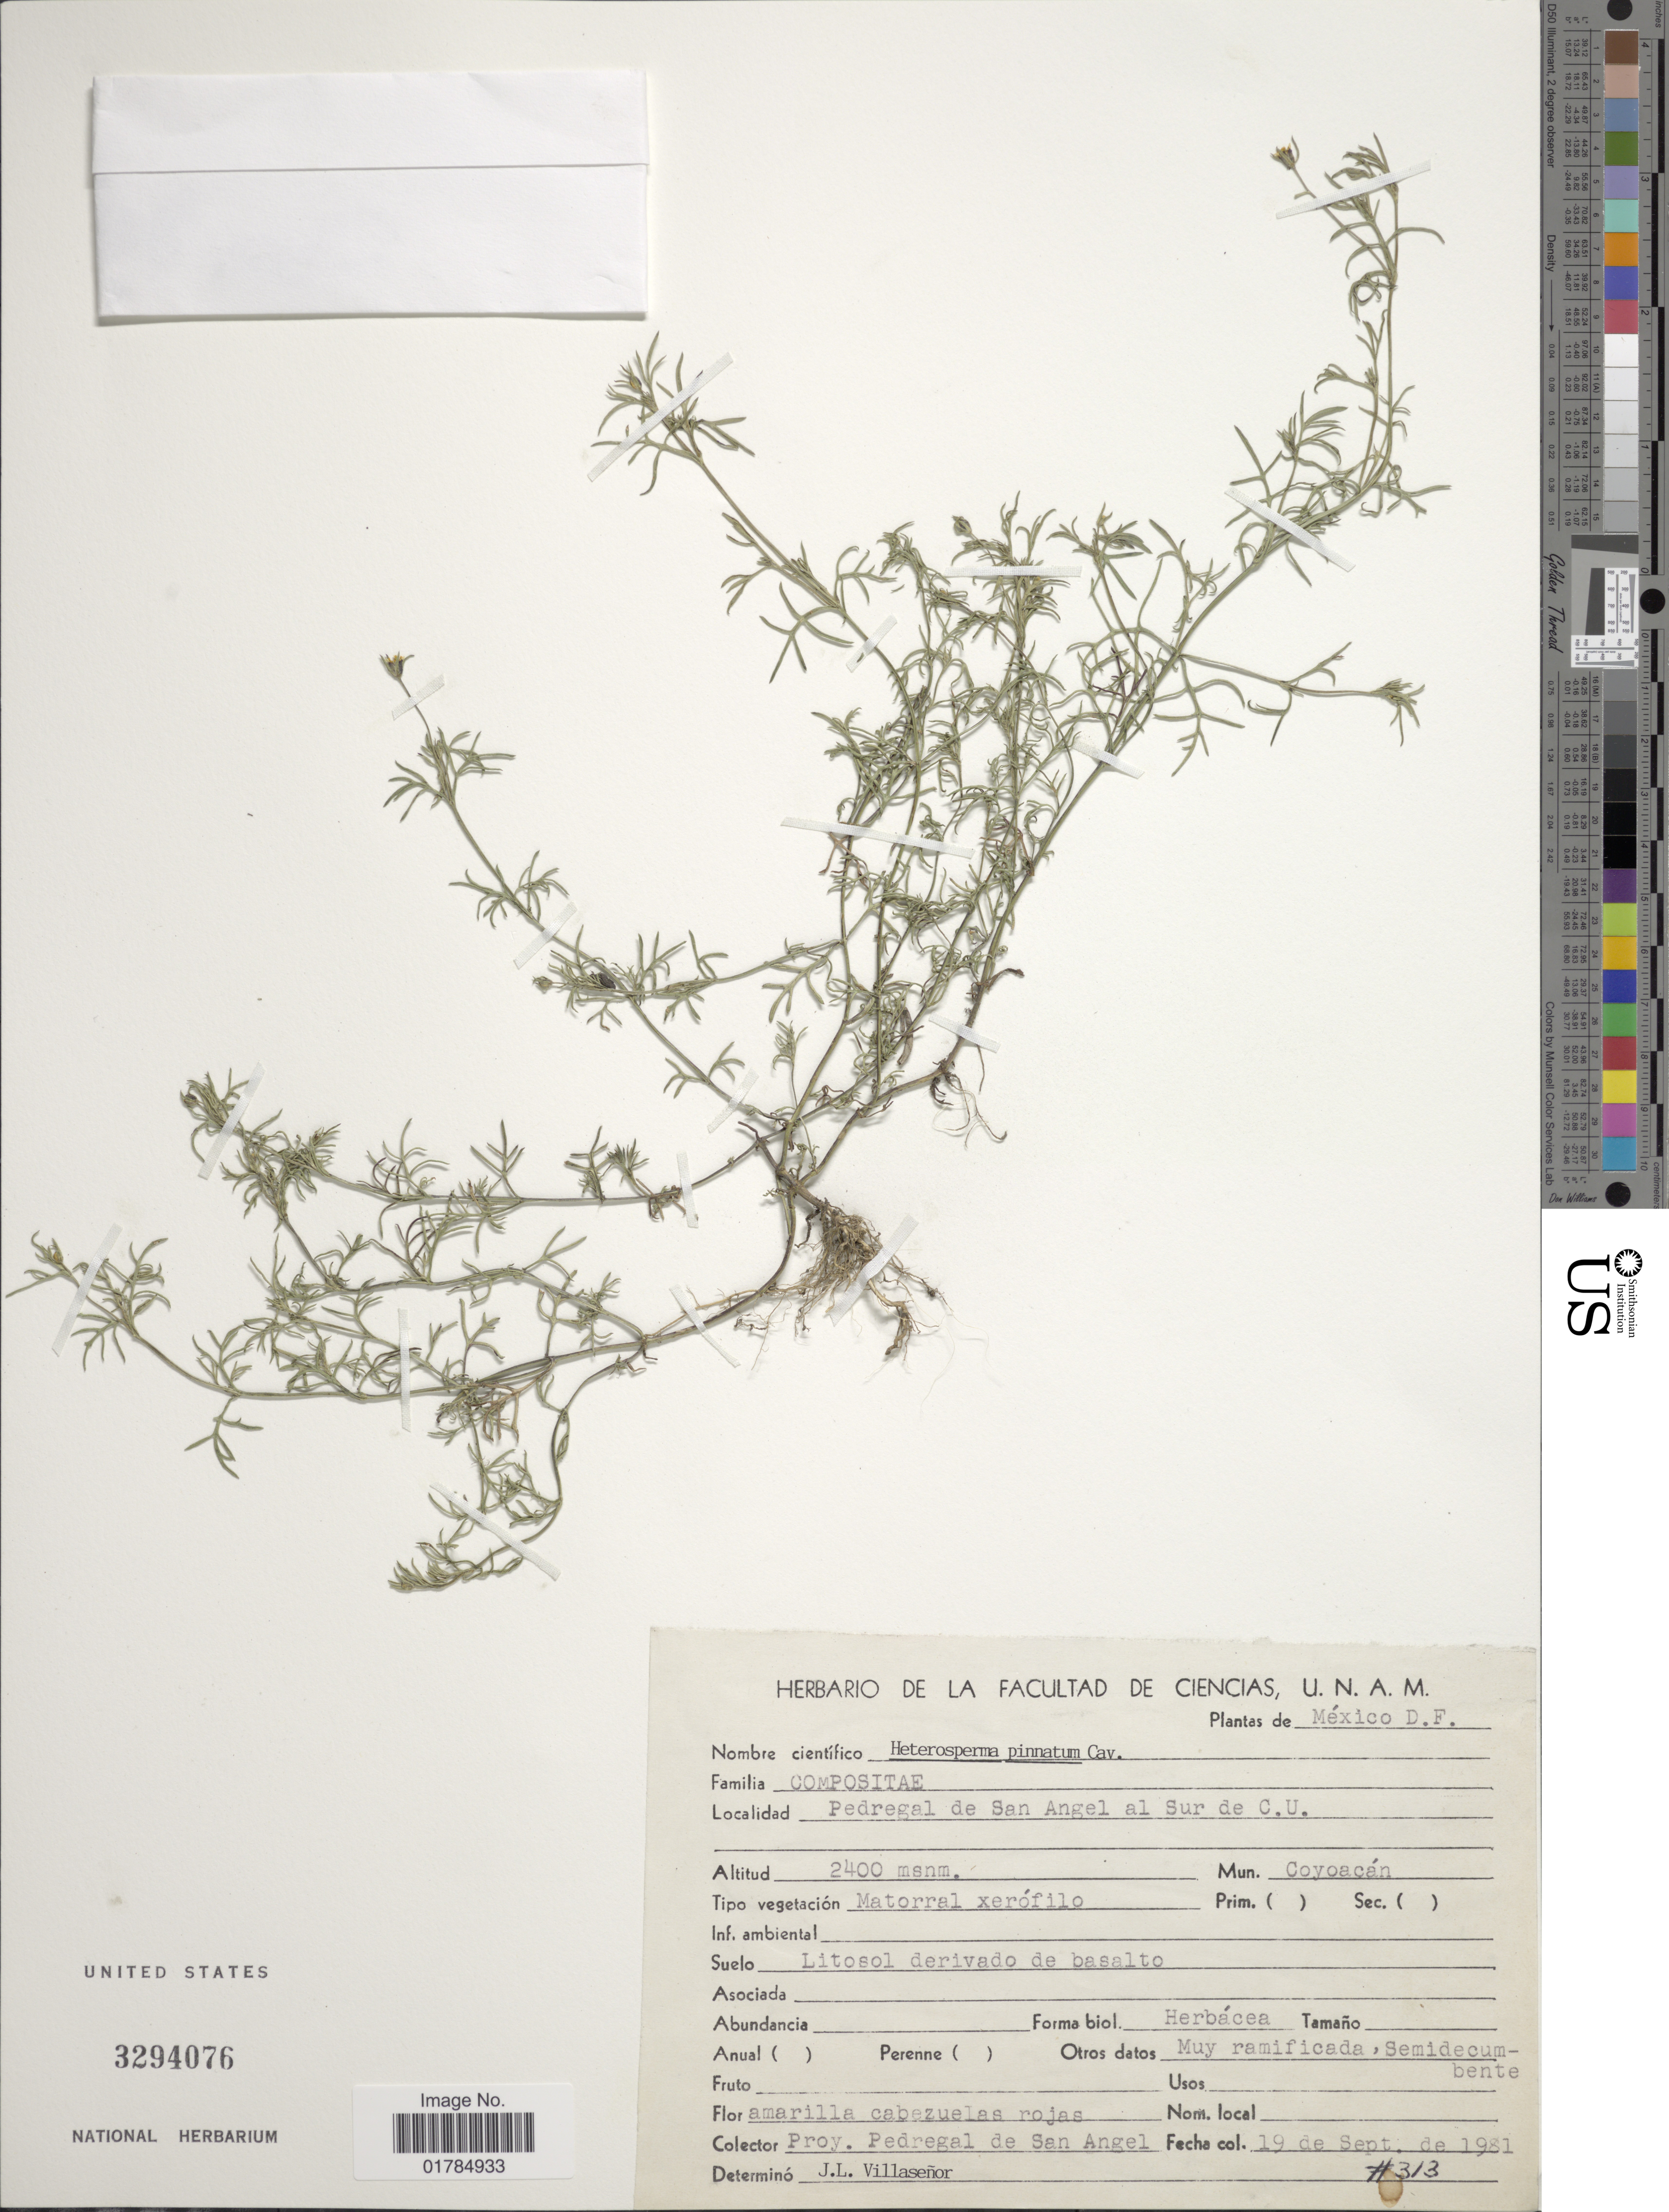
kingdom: Plantae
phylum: Tracheophyta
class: Magnoliopsida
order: Asterales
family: Asteraceae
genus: Heterosperma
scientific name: Heterosperma pinnatum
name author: Cav.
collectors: Proyecto Pedregal de San Angel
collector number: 313*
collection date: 1981-09-19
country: Mexico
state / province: Distrito Federal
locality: Mun. Coyoacan. Pedegral de San Angel al Sur de C.U.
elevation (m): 2400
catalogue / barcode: US 3294076